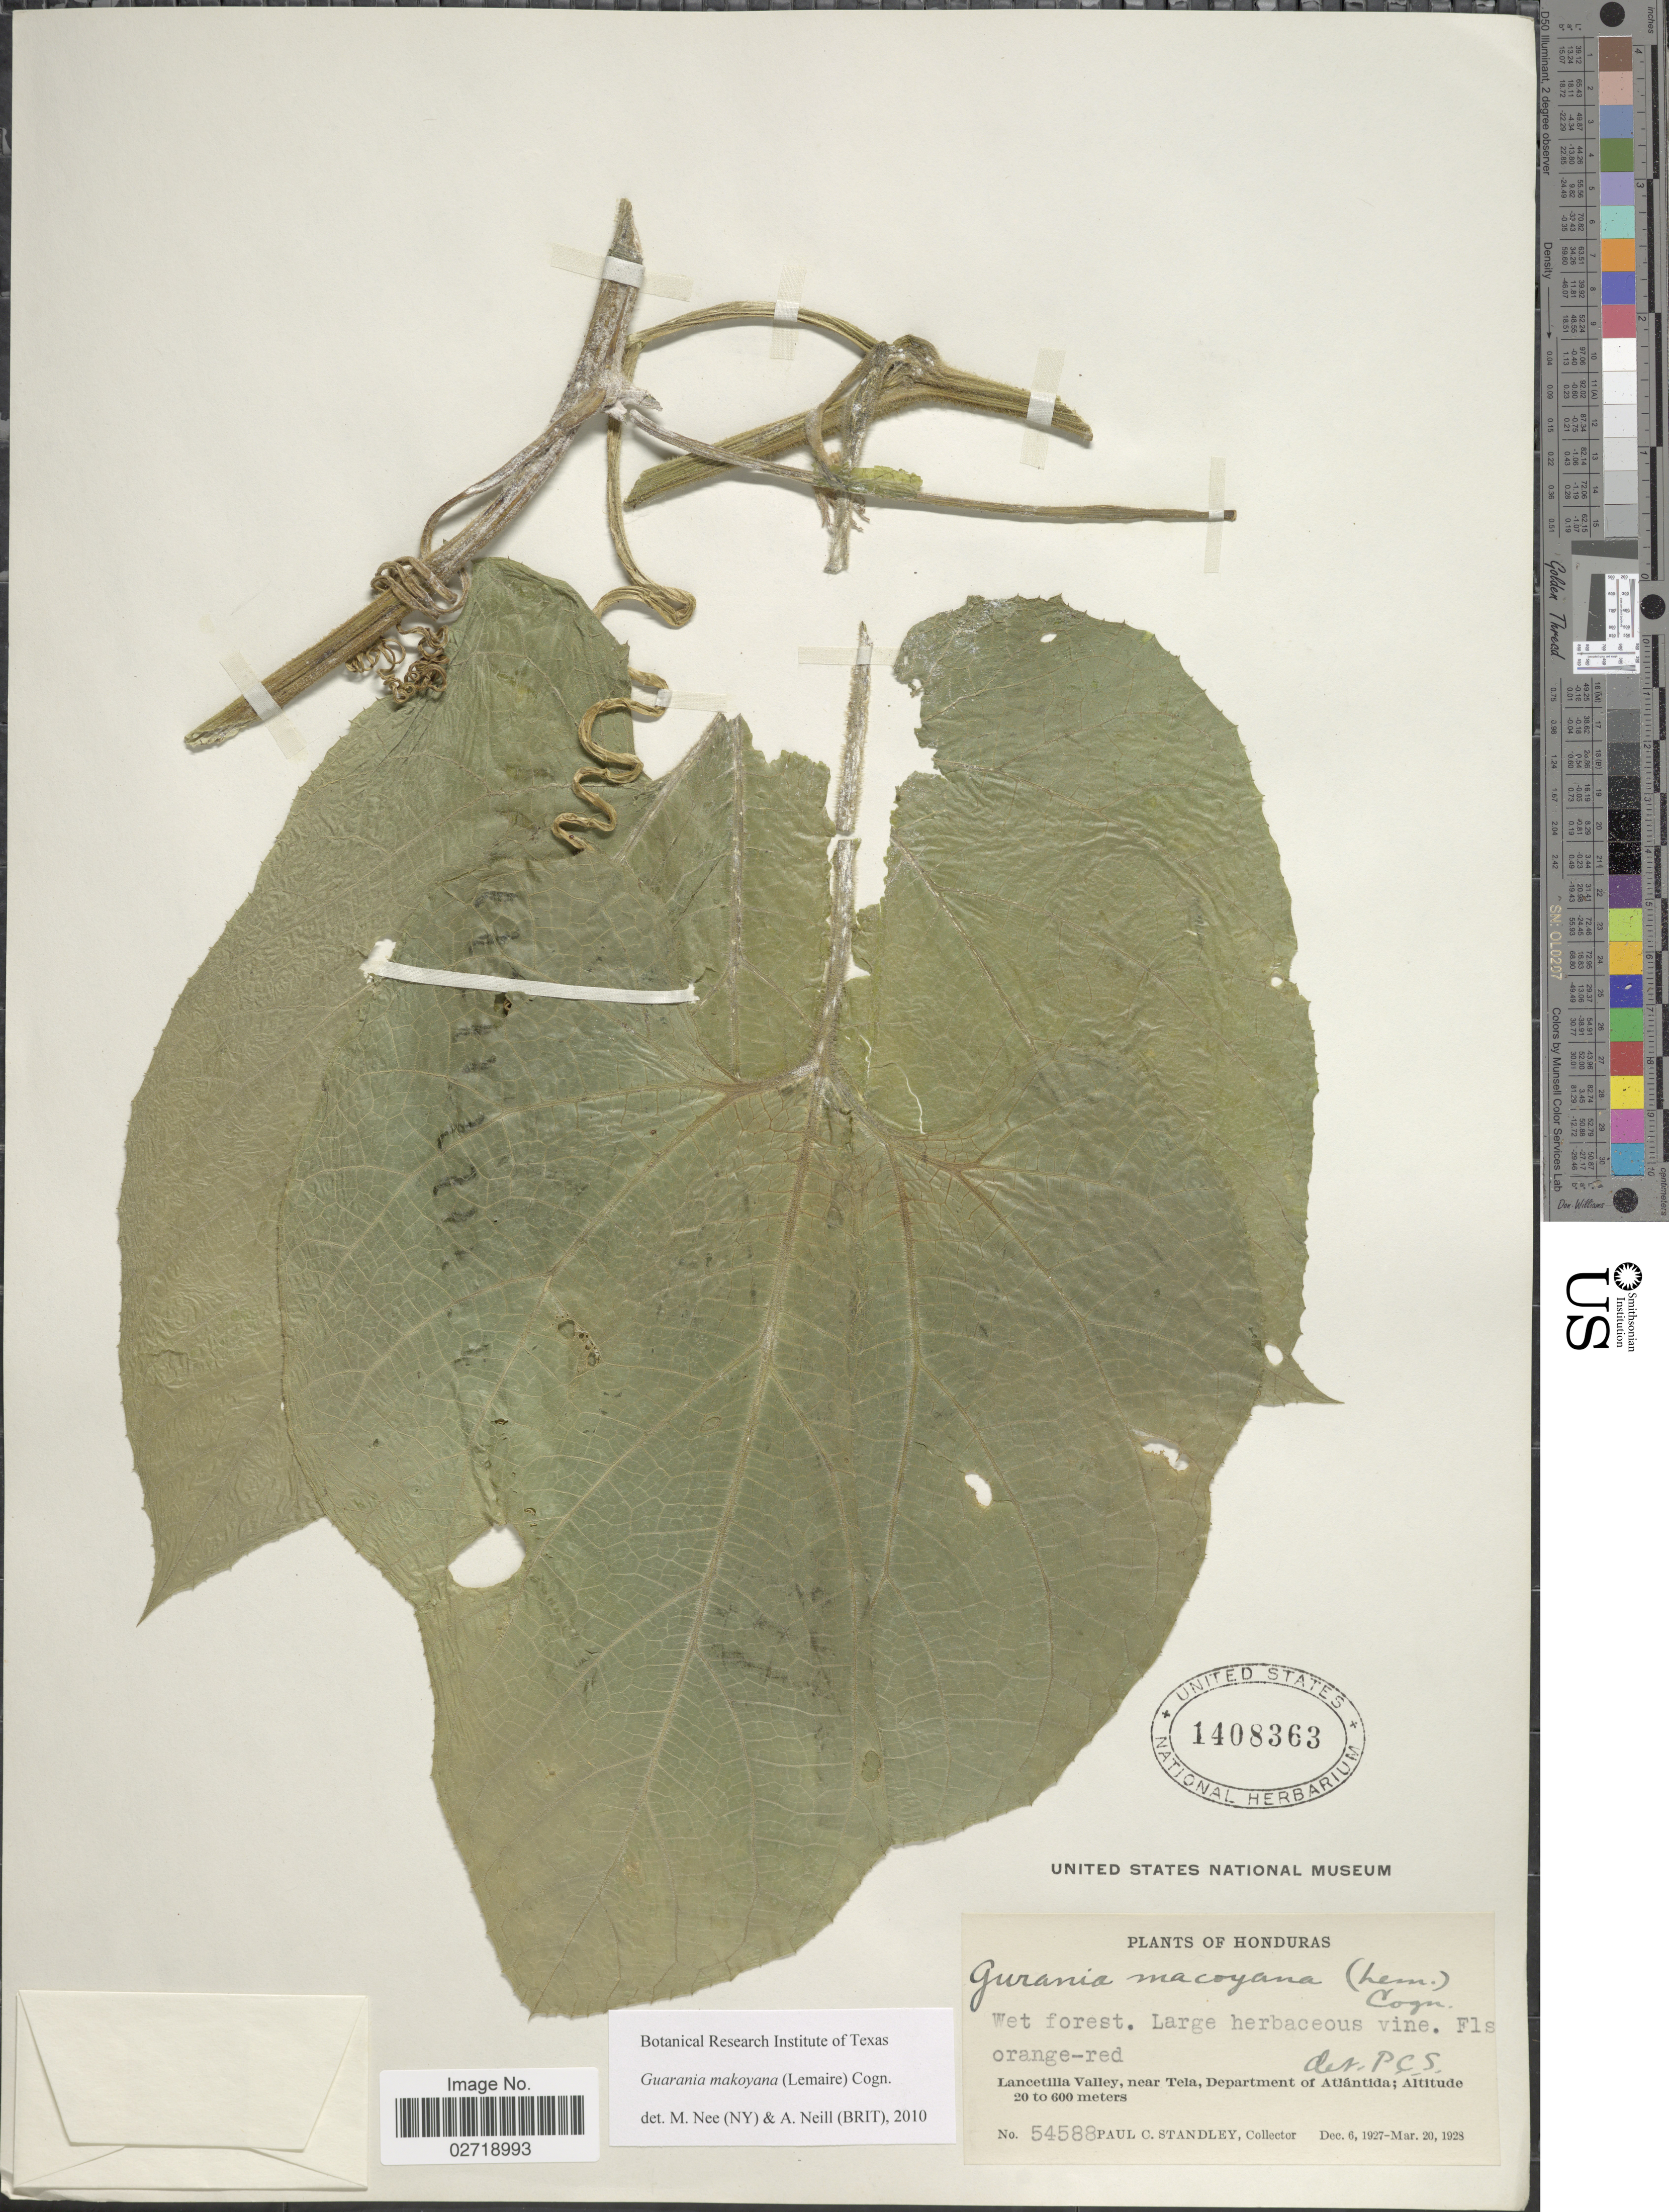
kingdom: Plantae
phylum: Tracheophyta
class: Magnoliopsida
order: Cucurbitales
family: Cucurbitaceae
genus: Gurania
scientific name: Gurania makoyana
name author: (Lem.) Cogn.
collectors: P. C. Standley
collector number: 54588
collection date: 1927-12-06/1928-03-20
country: Honduras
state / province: Atlántida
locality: Lancetilla Valley, near Tela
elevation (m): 20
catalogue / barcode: US 1408363